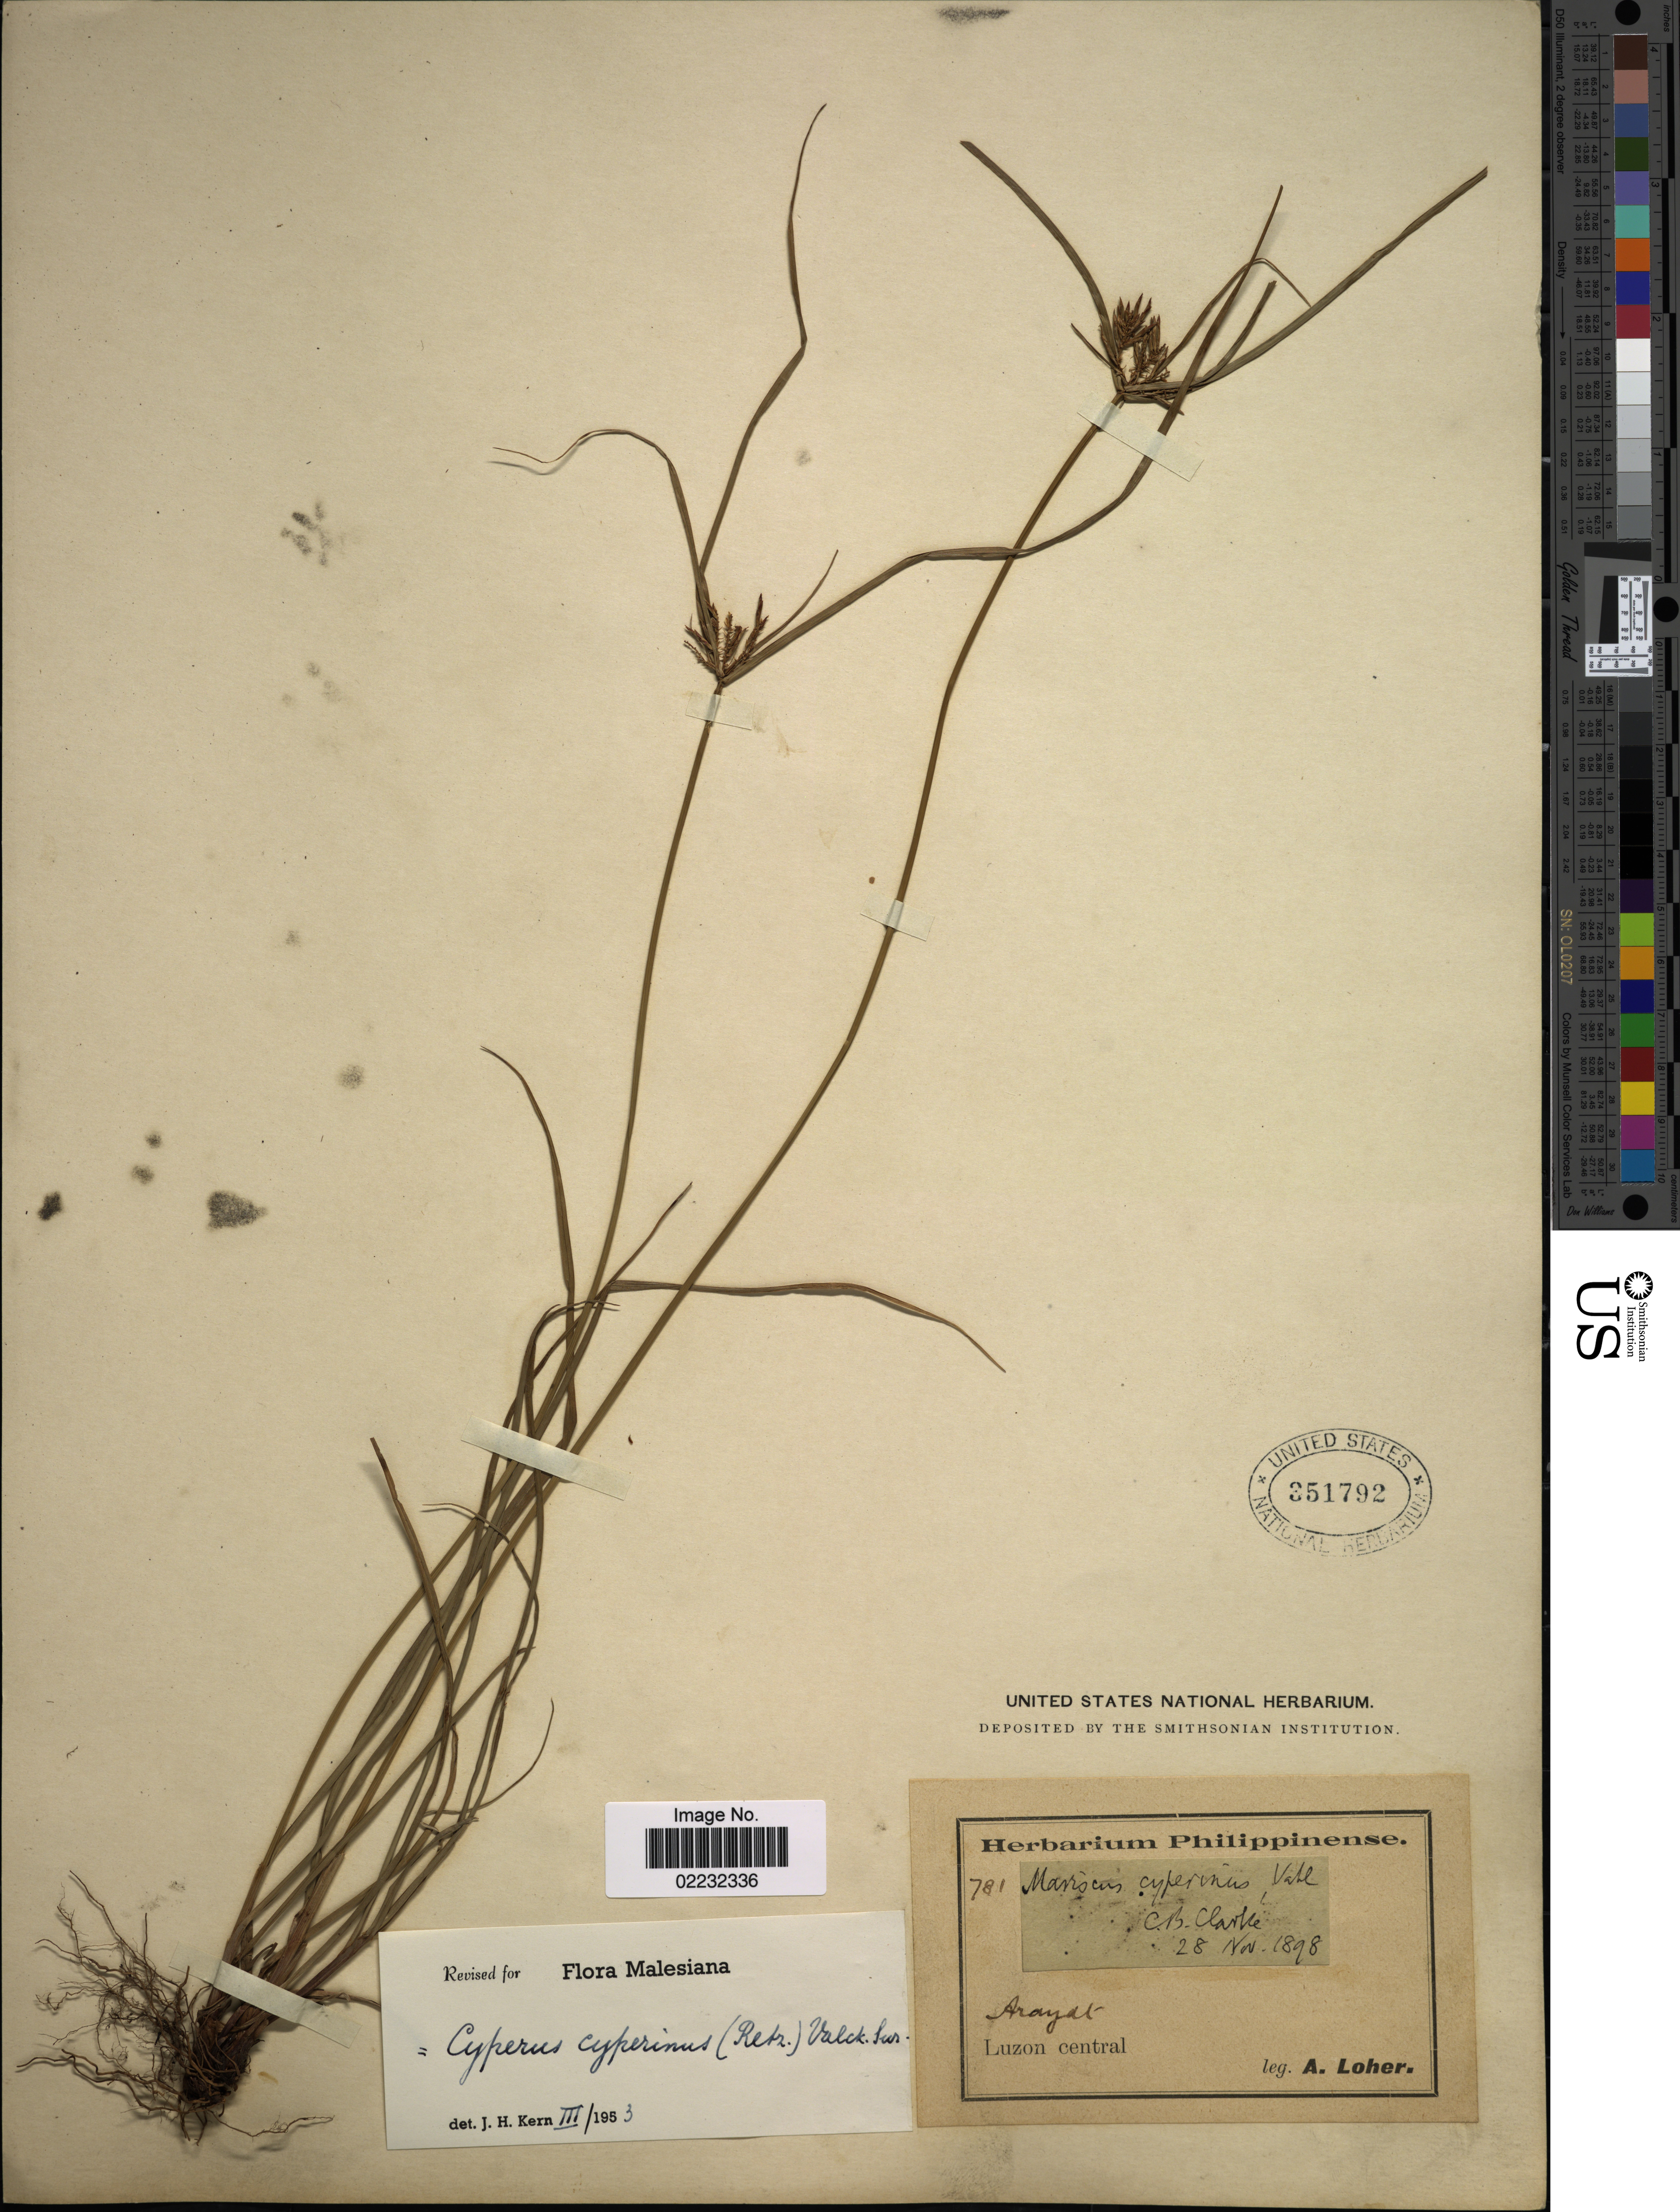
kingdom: Plantae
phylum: Tracheophyta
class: Liliopsida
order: Poales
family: Cyperaceae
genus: Cyperus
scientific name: Cyperus cyperinus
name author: (Retz.) Valck. Sur.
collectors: A. Loher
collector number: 781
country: Philippines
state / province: Central Luzon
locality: Arayat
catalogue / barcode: US 351792